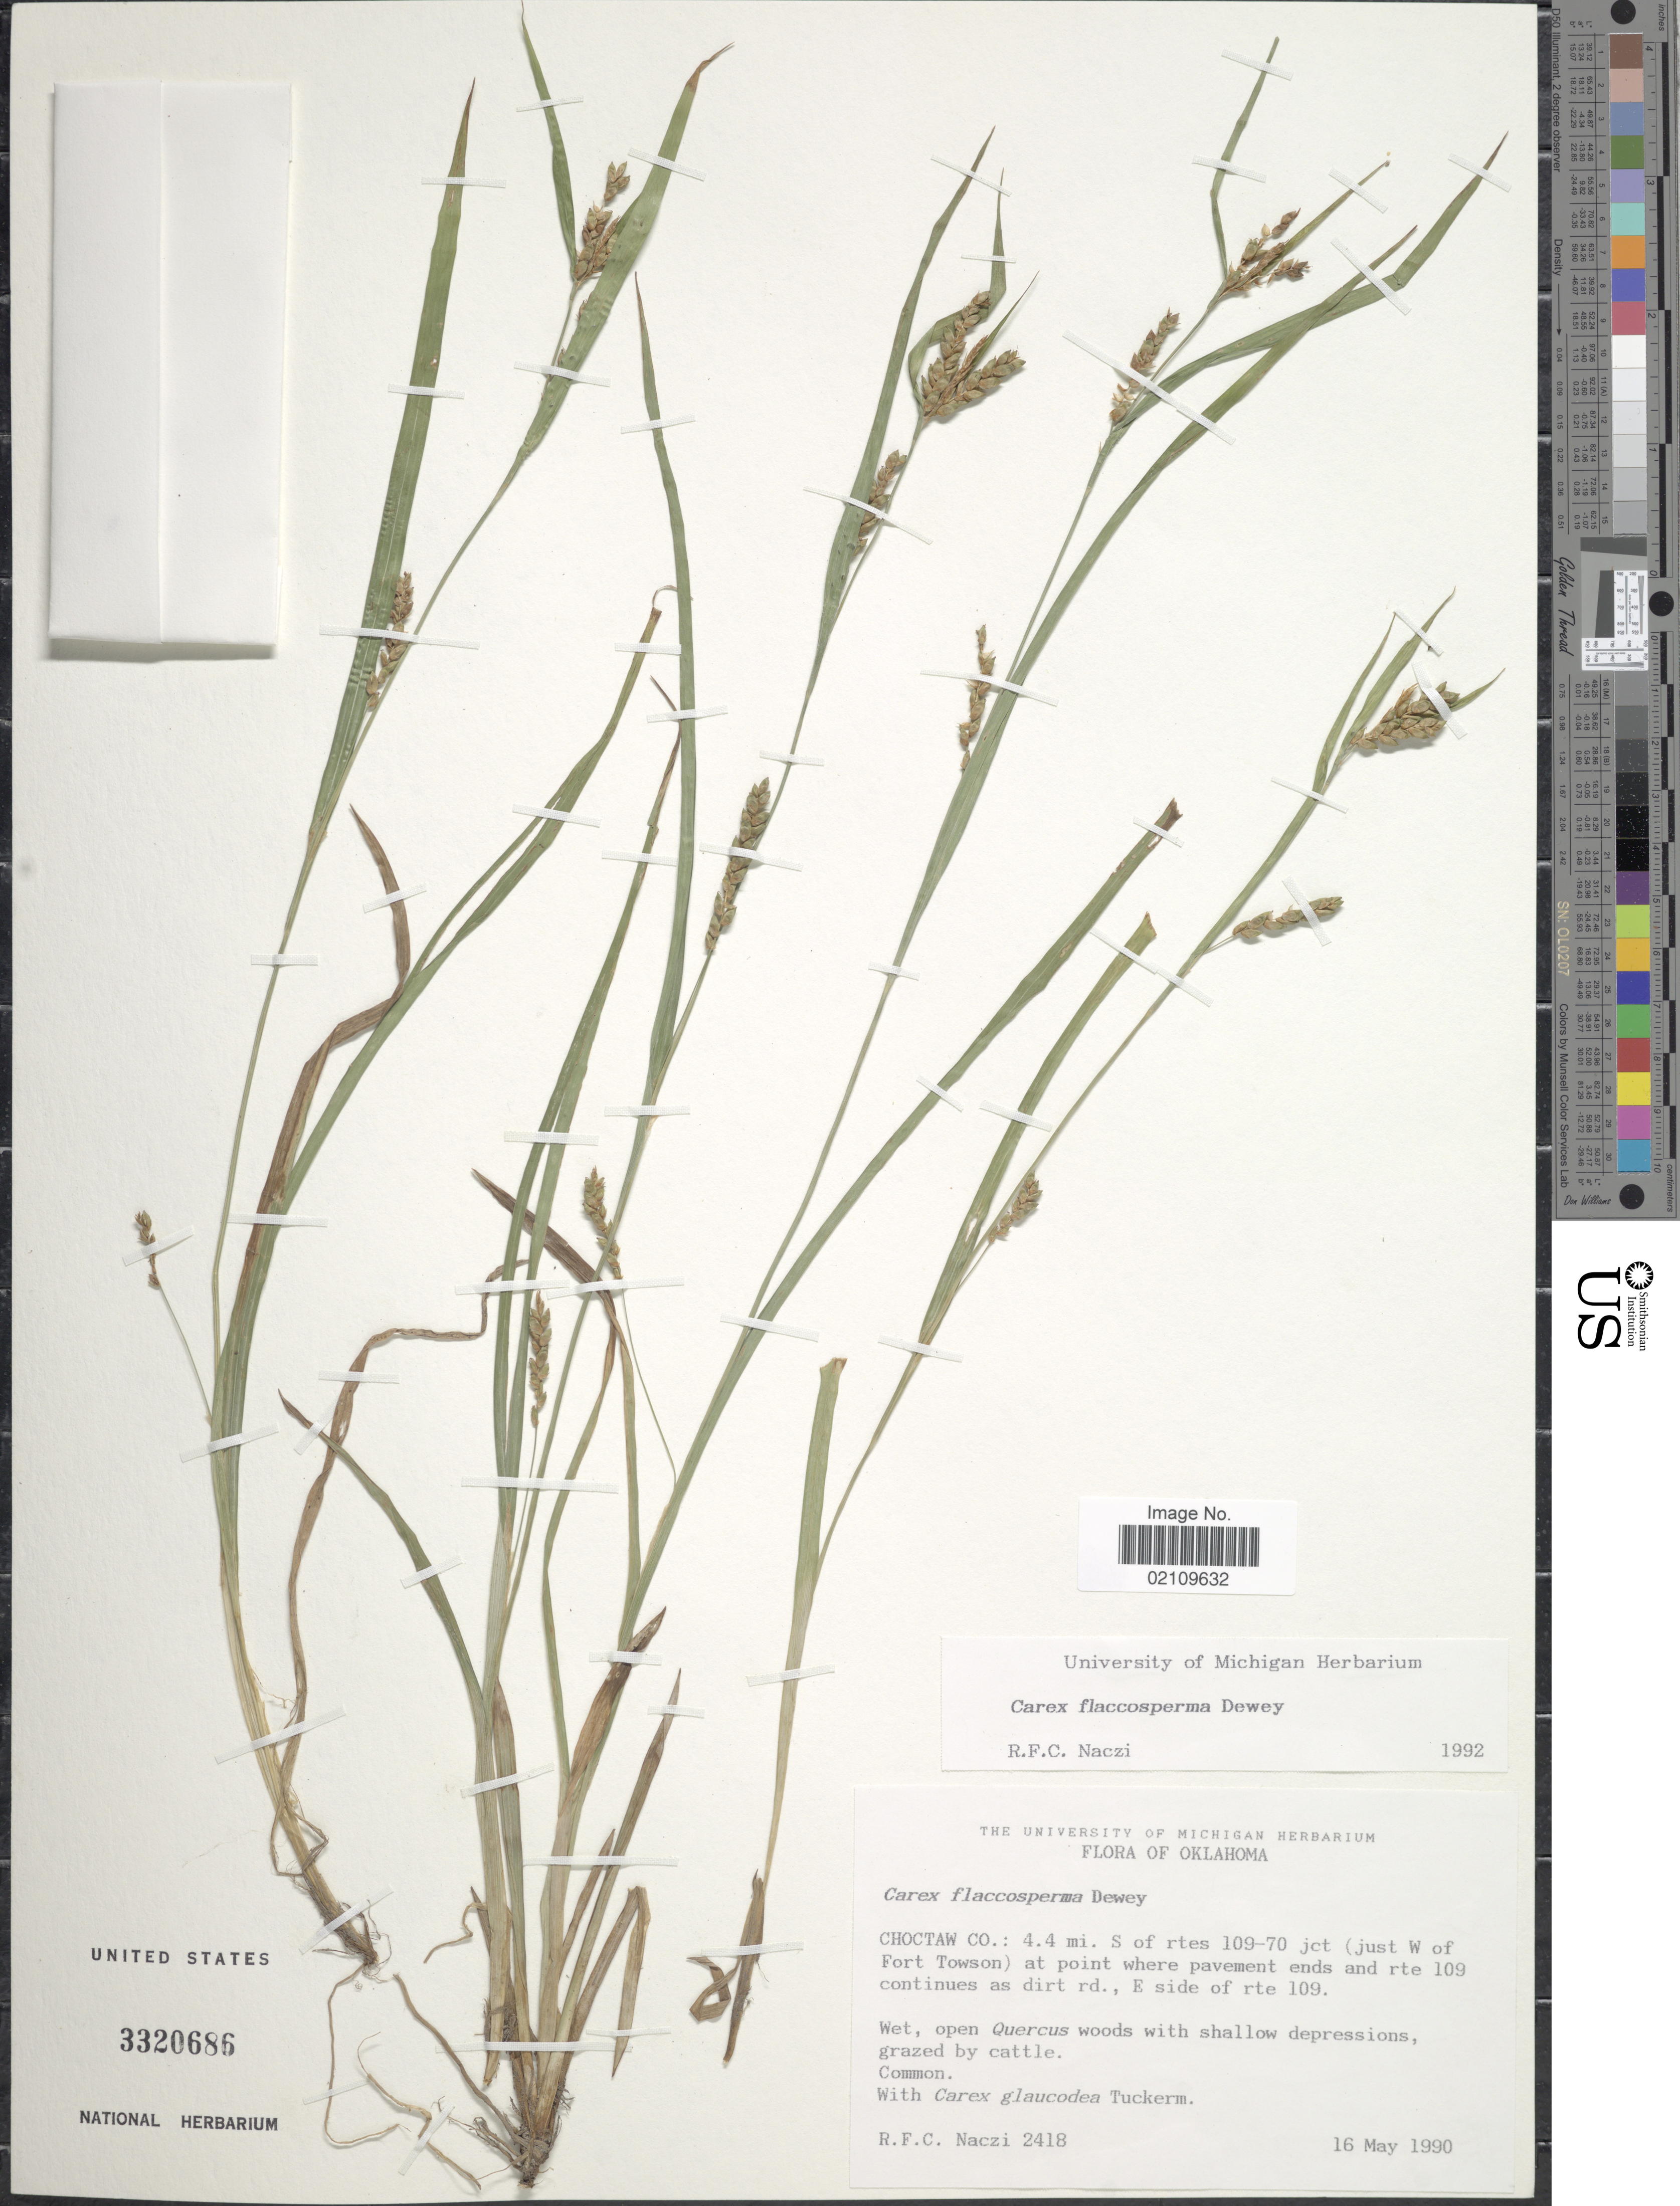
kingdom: Plantae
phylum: Tracheophyta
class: Liliopsida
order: Poales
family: Cyperaceae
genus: Carex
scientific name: Carex flaccosperma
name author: Dewey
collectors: R. F. C. Naczi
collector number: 2418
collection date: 1990-05-16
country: United States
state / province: Oklahoma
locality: Choctaw Co.: 4.4 mi. S of rtes 109-70 jct (just W of Fort Towson) at point where pavement ends and rte 109 continues as dirt rd., E side of rte 109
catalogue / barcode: US 3320686